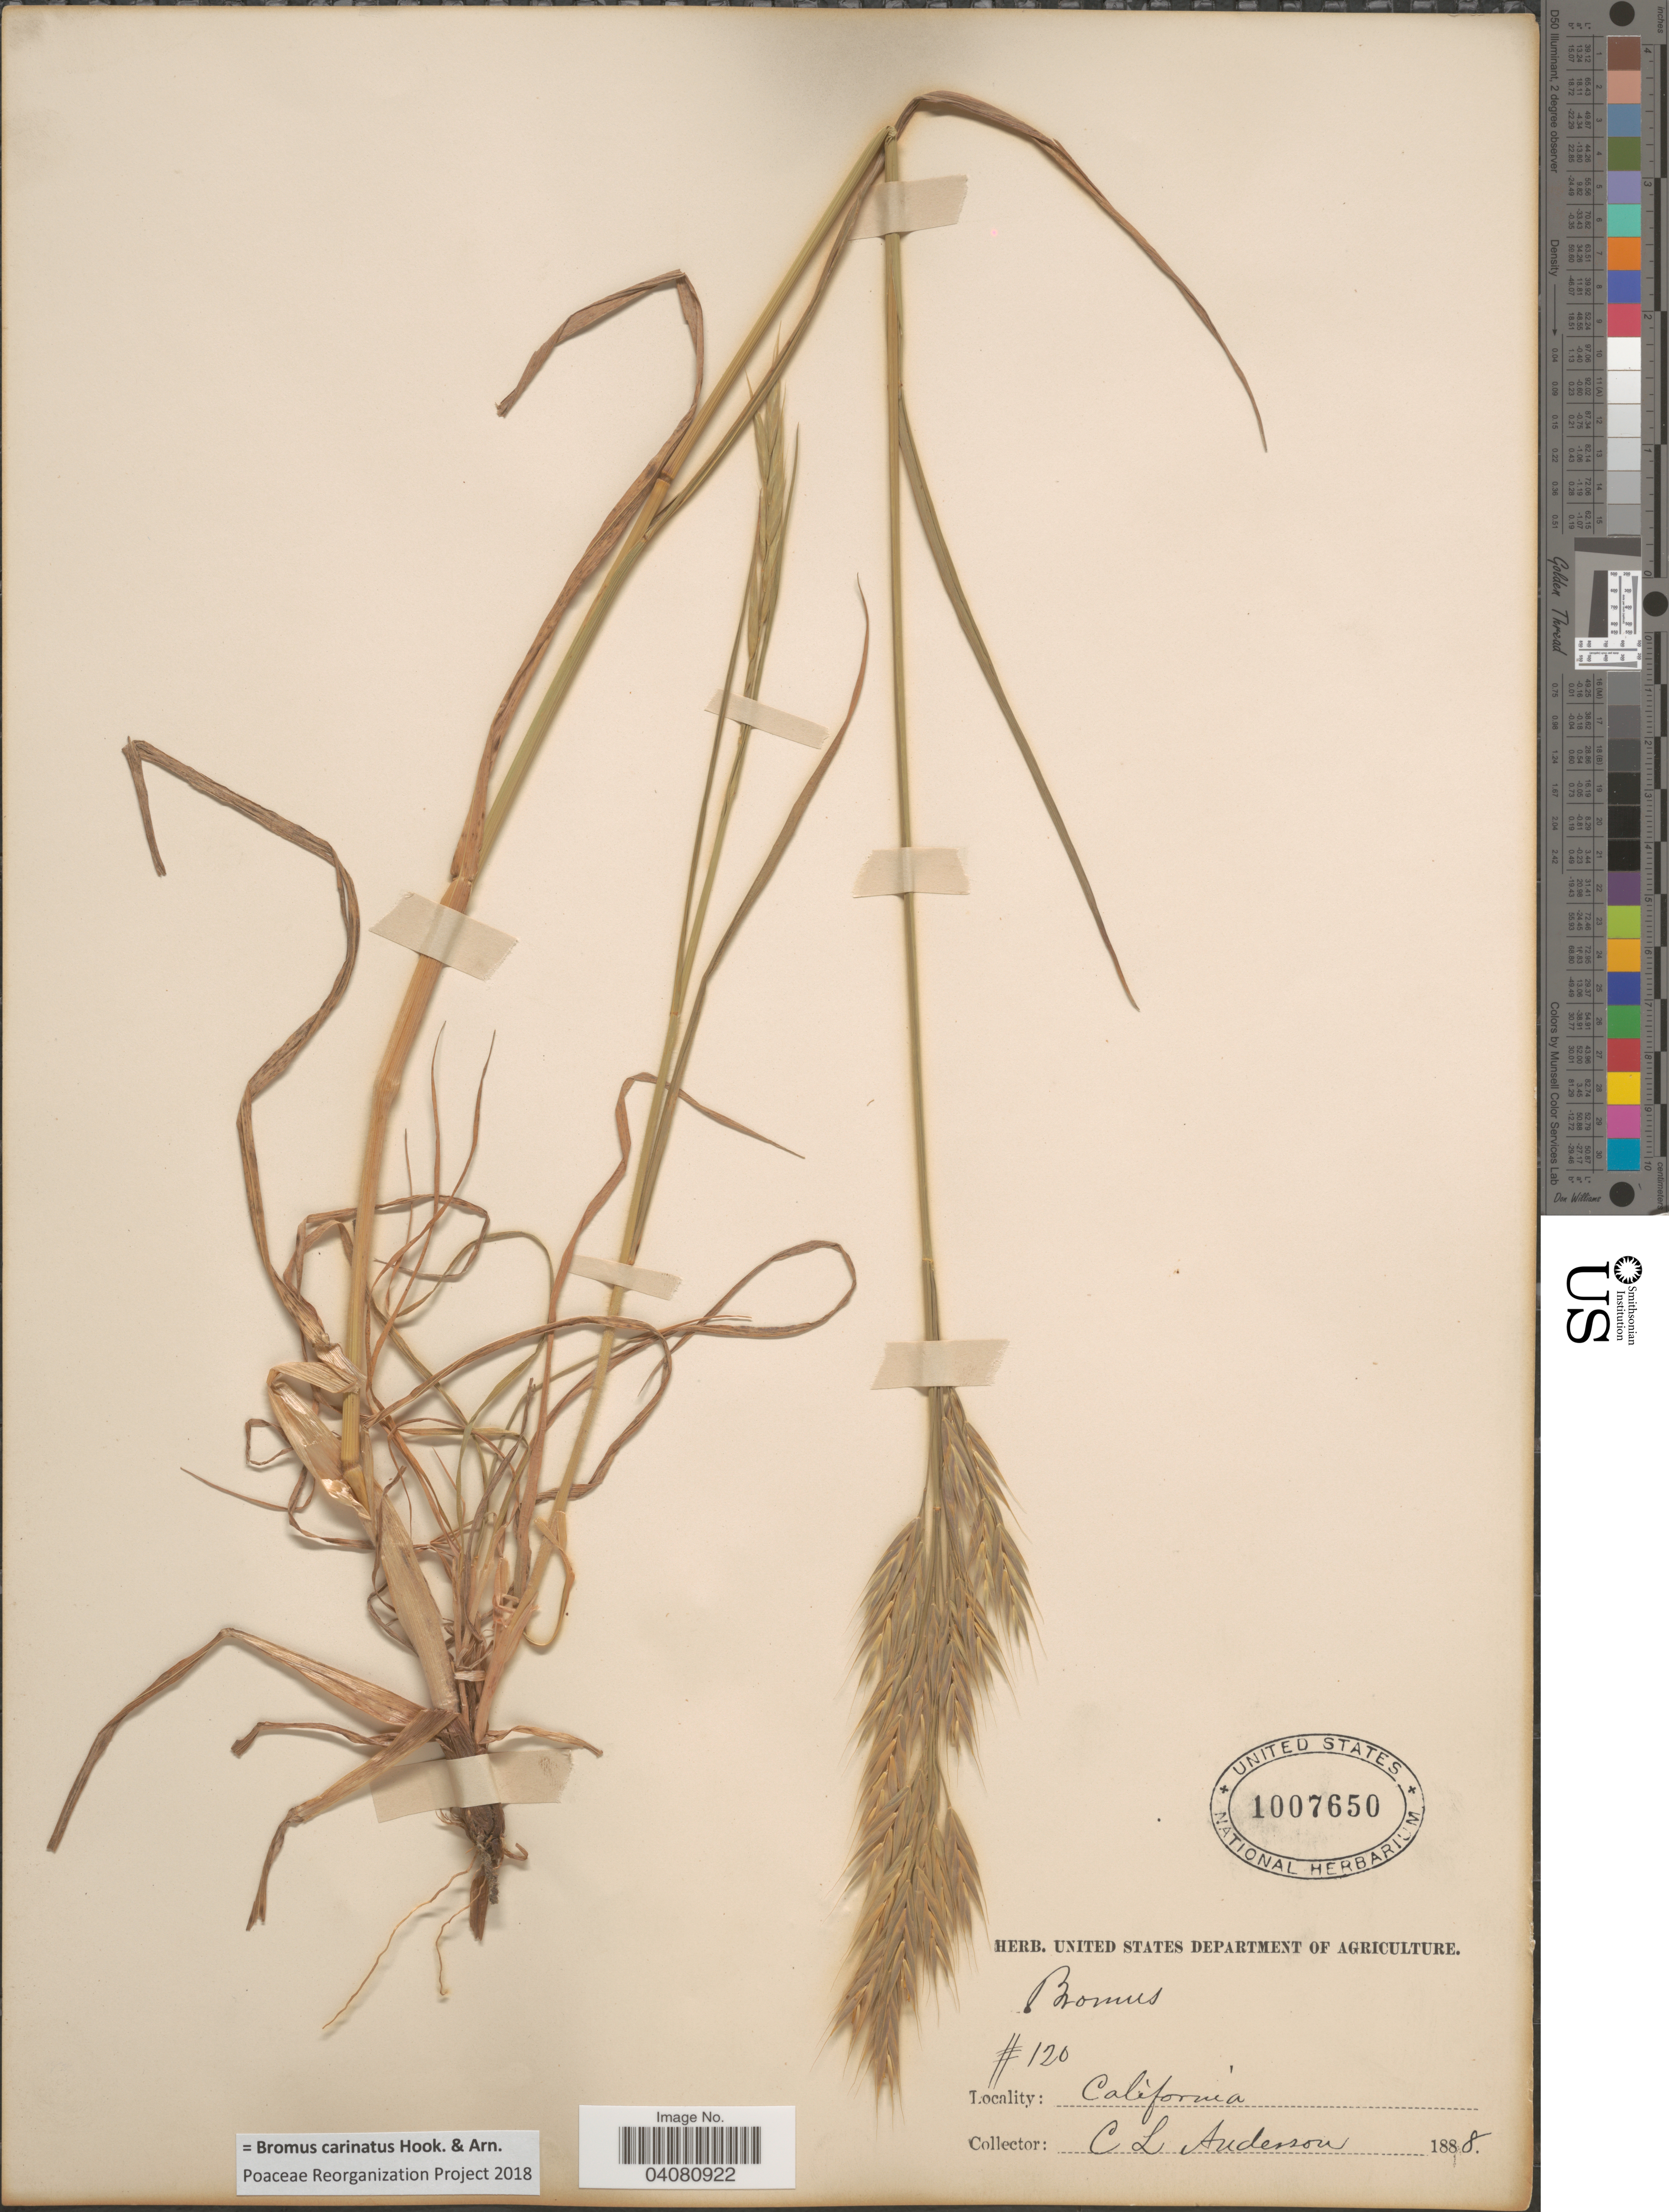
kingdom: Plantae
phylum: Tracheophyta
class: Liliopsida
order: Poales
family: Poaceae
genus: Bromus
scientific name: Bromus carinatus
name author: Hook. & Arn.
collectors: C. L. Anderson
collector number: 120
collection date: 1888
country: United States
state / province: California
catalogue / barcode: US 1007650